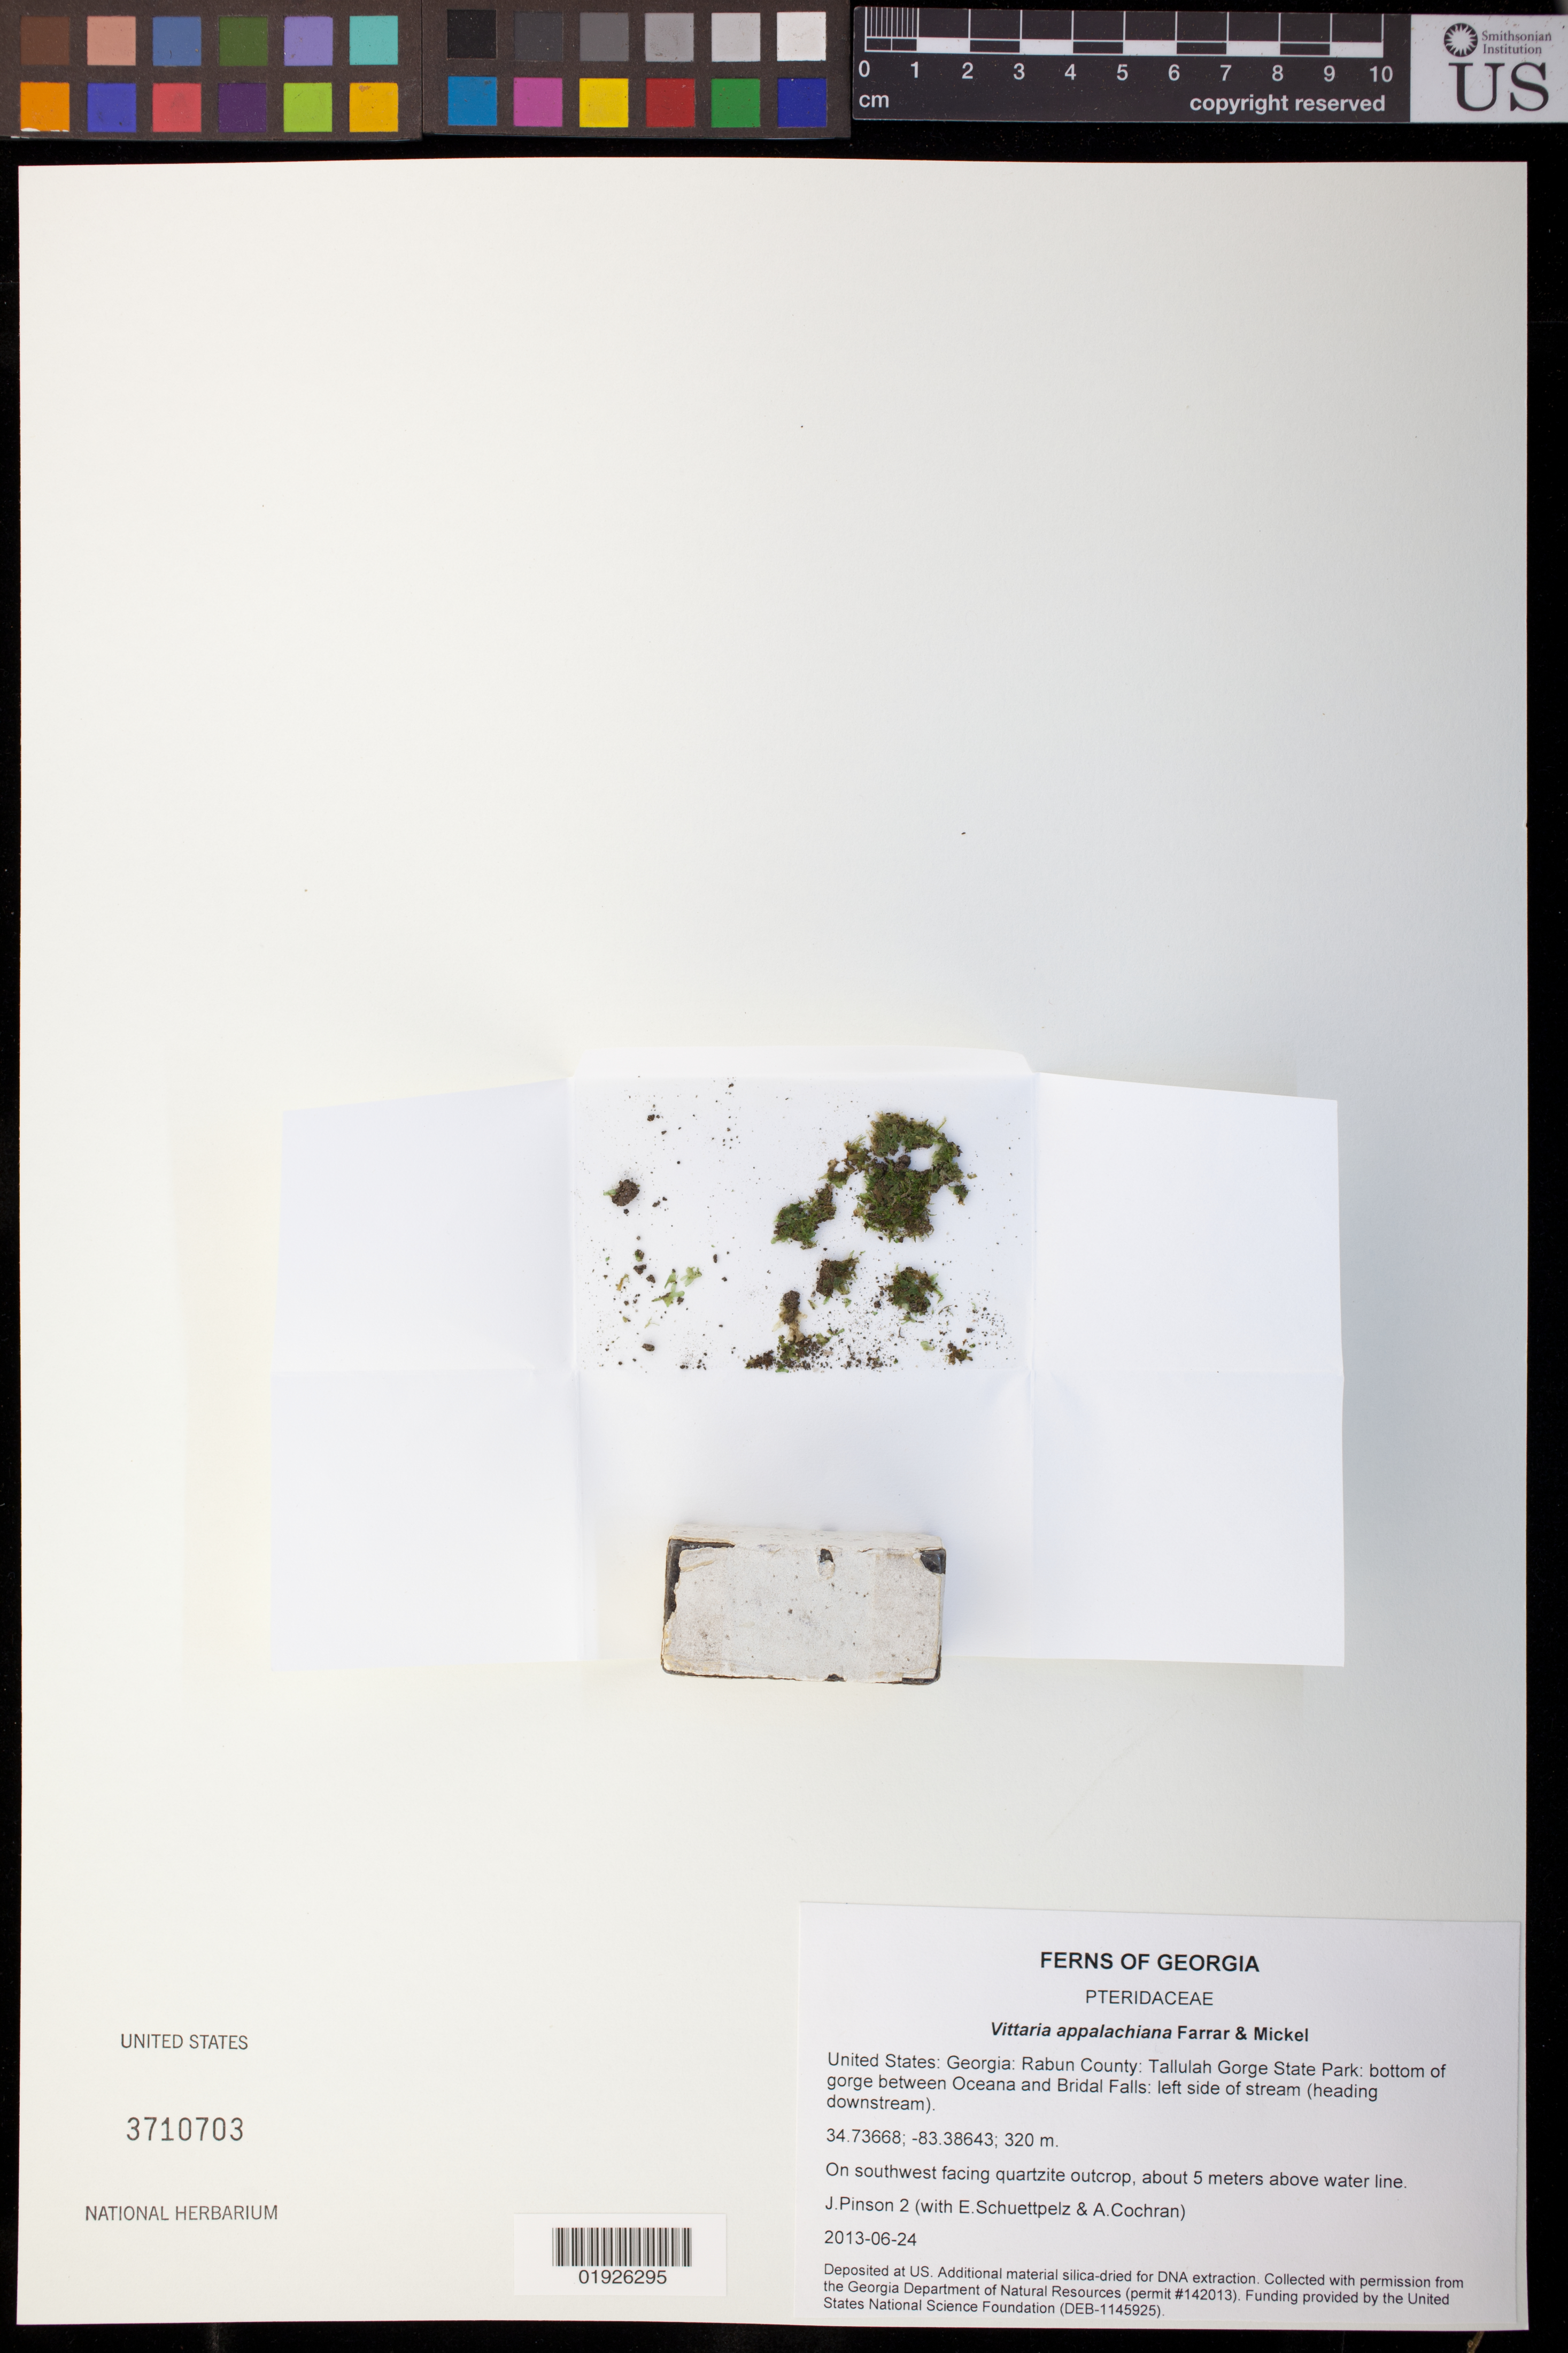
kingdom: Plantae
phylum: Tracheophyta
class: Polypodiopsida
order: Polypodiales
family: Pteridaceae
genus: Vittaria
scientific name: Vittaria appalachiana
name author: Farrar & Mickel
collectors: J. Pinson, E. Schuettpelz & A. Cochran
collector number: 2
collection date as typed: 2013-06-24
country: United States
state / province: Georgia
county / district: Rabun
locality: Tallulah Gorge State Park: bottom of gorge between Oceana and Bridal Falls: left side of stream (heading downstream)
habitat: On southwest facing quartzite outcrop, about 5 meters above water line.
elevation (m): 320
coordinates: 34.73668, -83.38643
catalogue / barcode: US 3710703